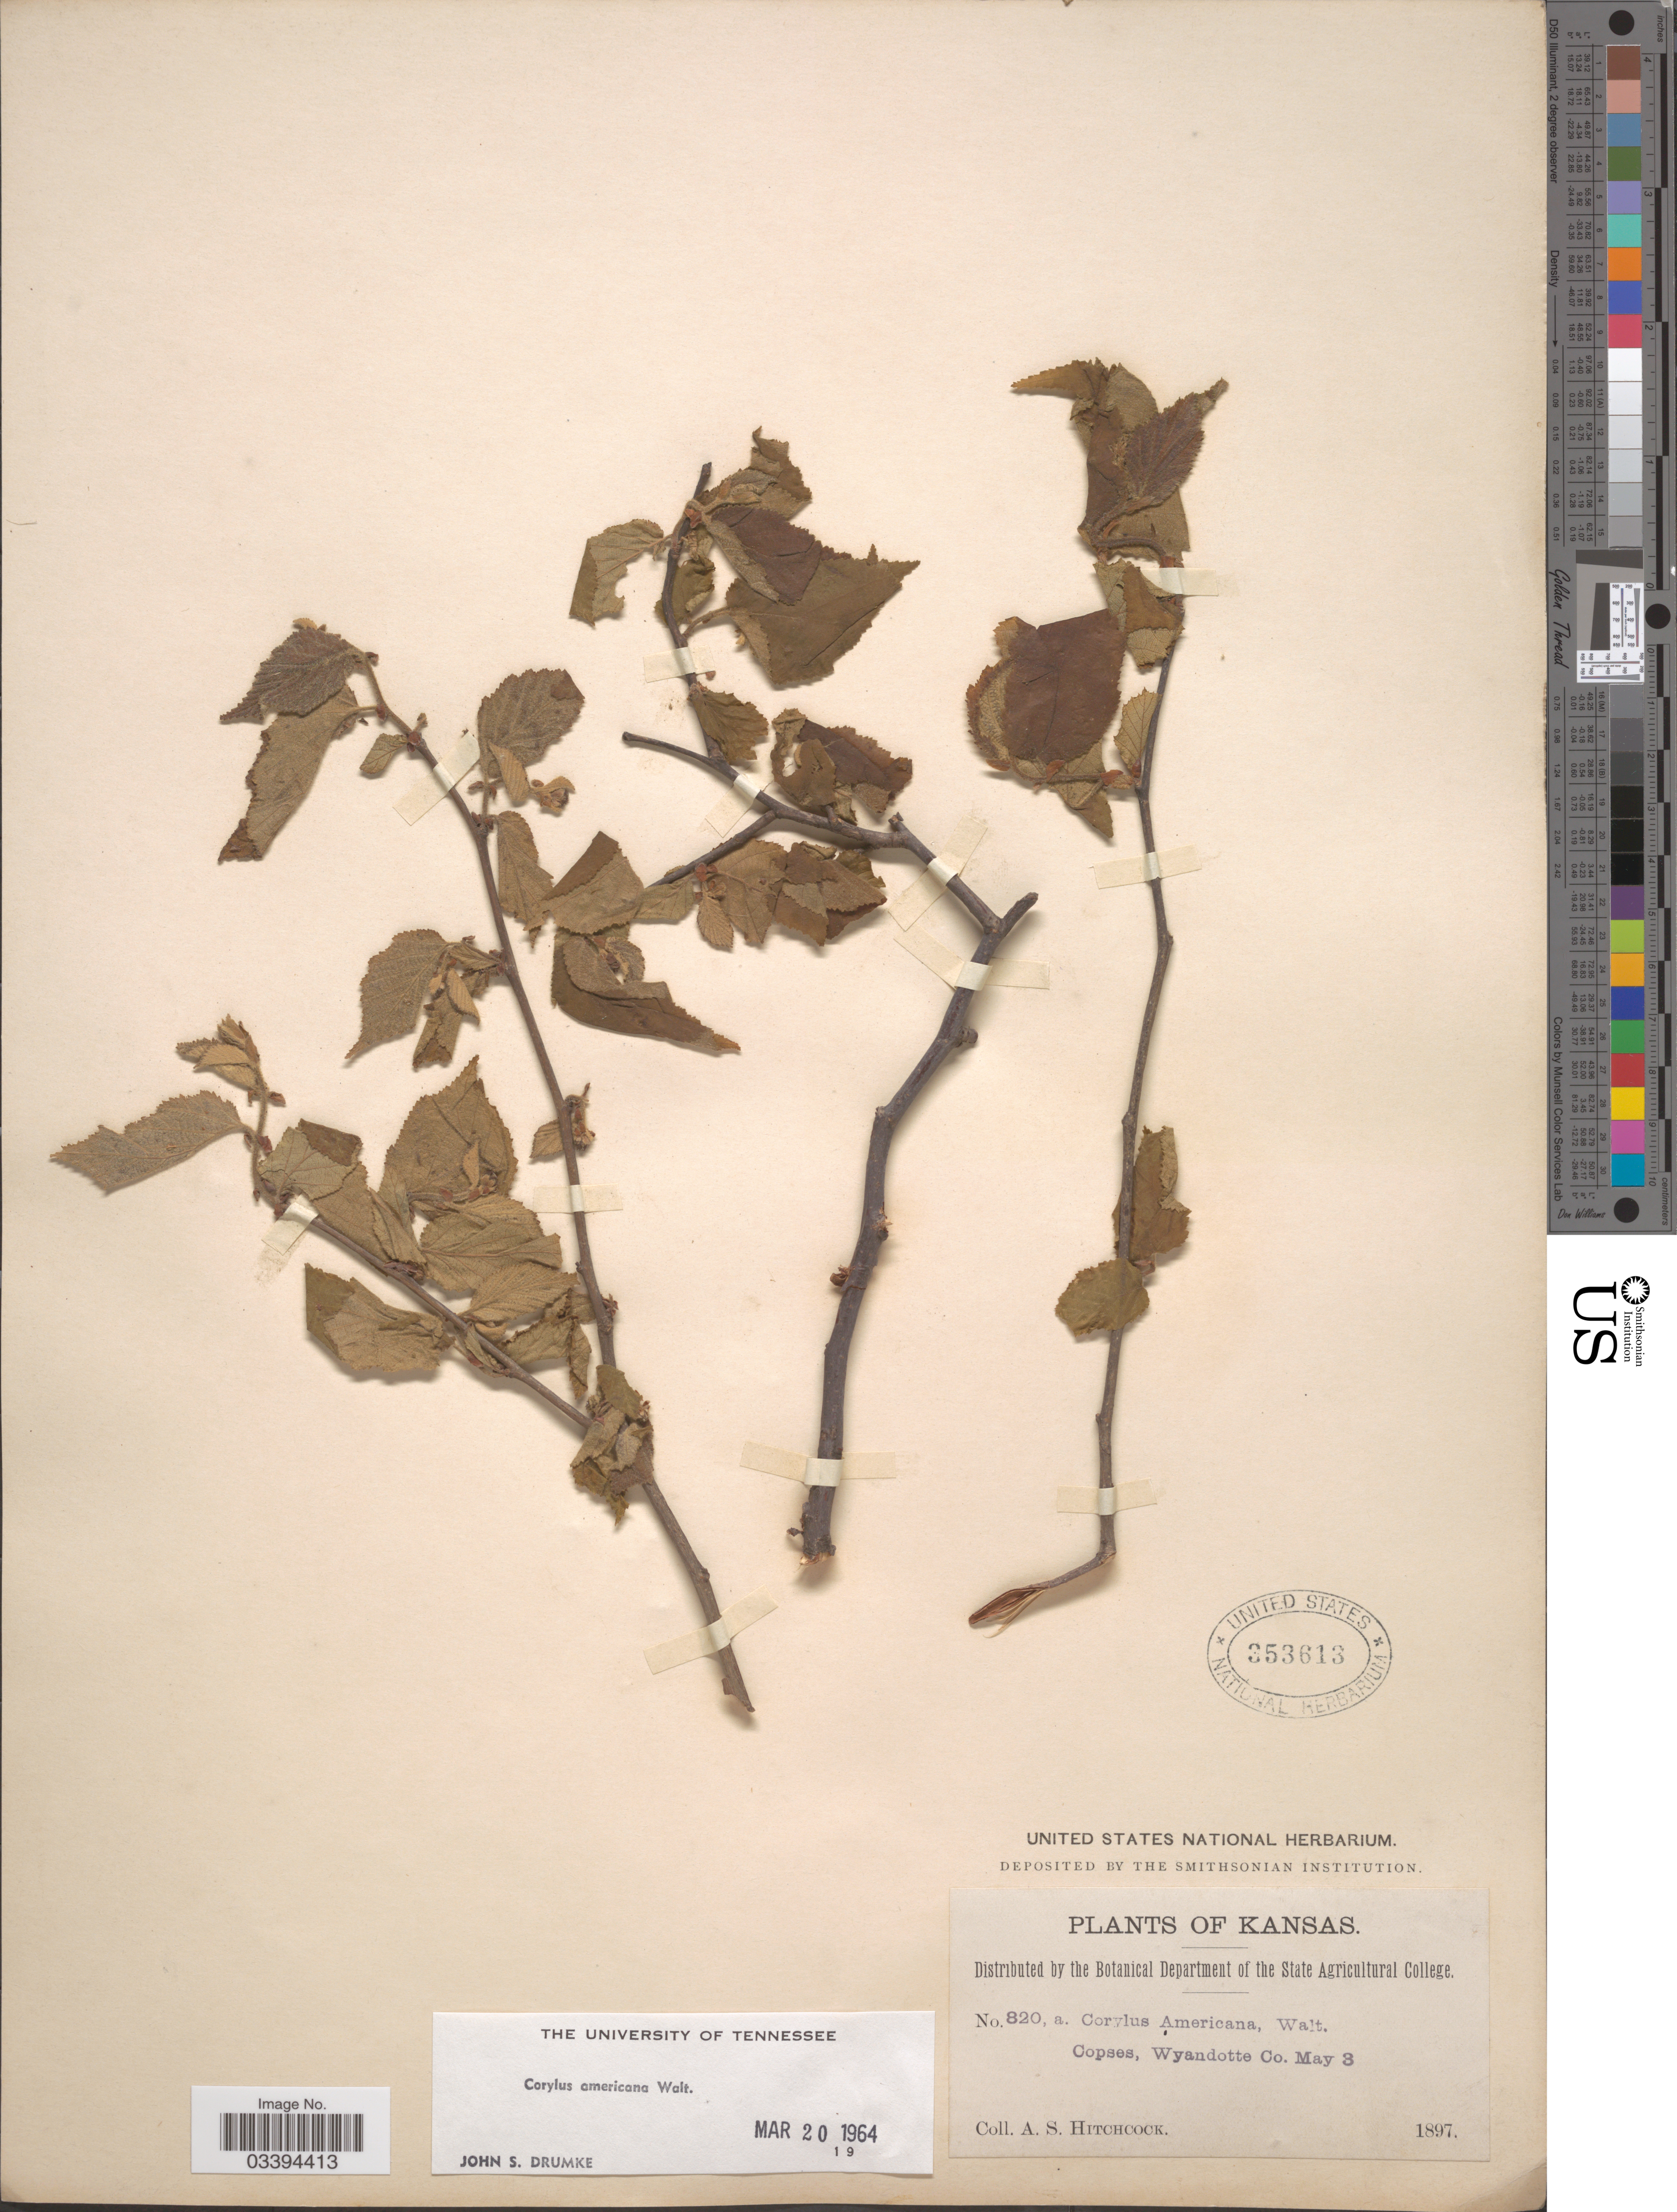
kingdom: Plantae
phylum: Tracheophyta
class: Magnoliopsida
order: Fagales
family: Betulaceae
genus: Corylus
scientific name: Corylus americana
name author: Walter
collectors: A. S. Hitchcock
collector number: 820 a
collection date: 1897-05-03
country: United States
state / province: Kansas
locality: Copses, Wyandotte Co.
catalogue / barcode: US 353613